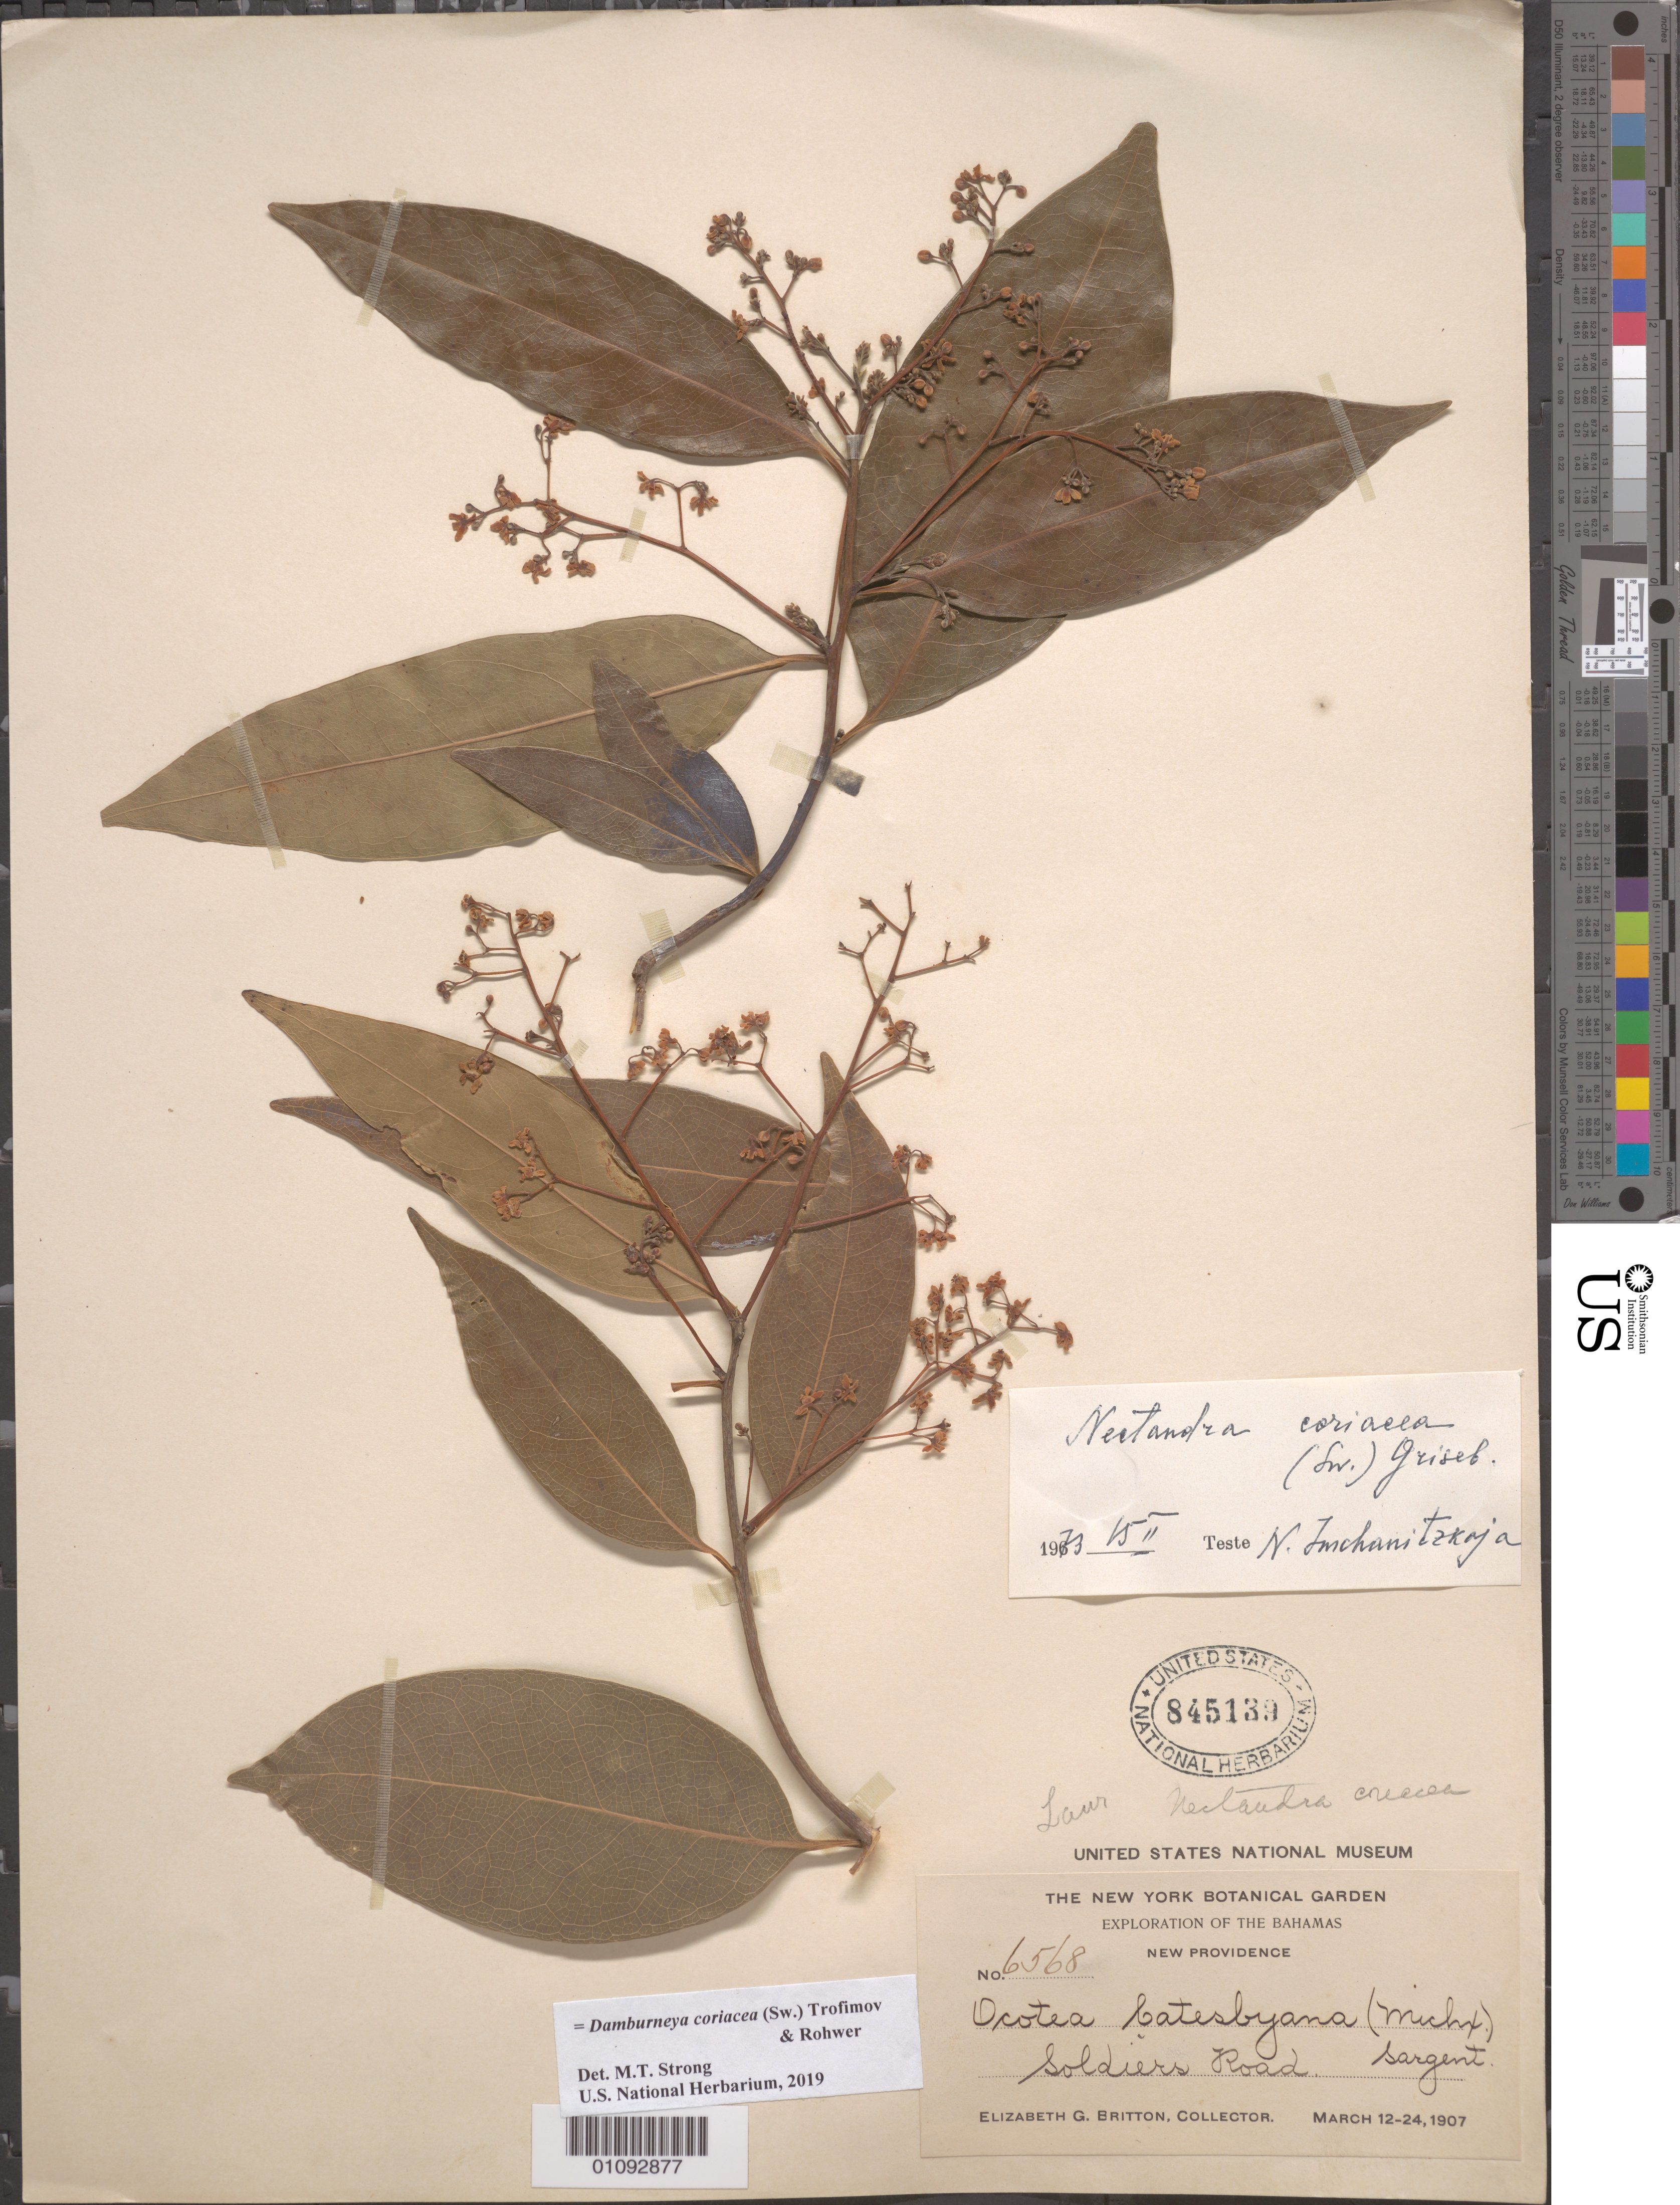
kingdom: Plantae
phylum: Tracheophyta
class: Magnoliopsida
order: Laurales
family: Lauraceae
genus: Damburneya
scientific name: Damburneya coriacea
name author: (Sw.) Trofimov & Rohwer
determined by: Strong, M. T., (US), Smithsonian Institution - National Museum of Natural History (UNITED STATES)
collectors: E. G. Britton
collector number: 6568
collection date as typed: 12 Mar 1907 to 24 Mar 1907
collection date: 1907-03-12/1907-03-24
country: Bahamas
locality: Soldiers Road.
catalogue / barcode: US 845133